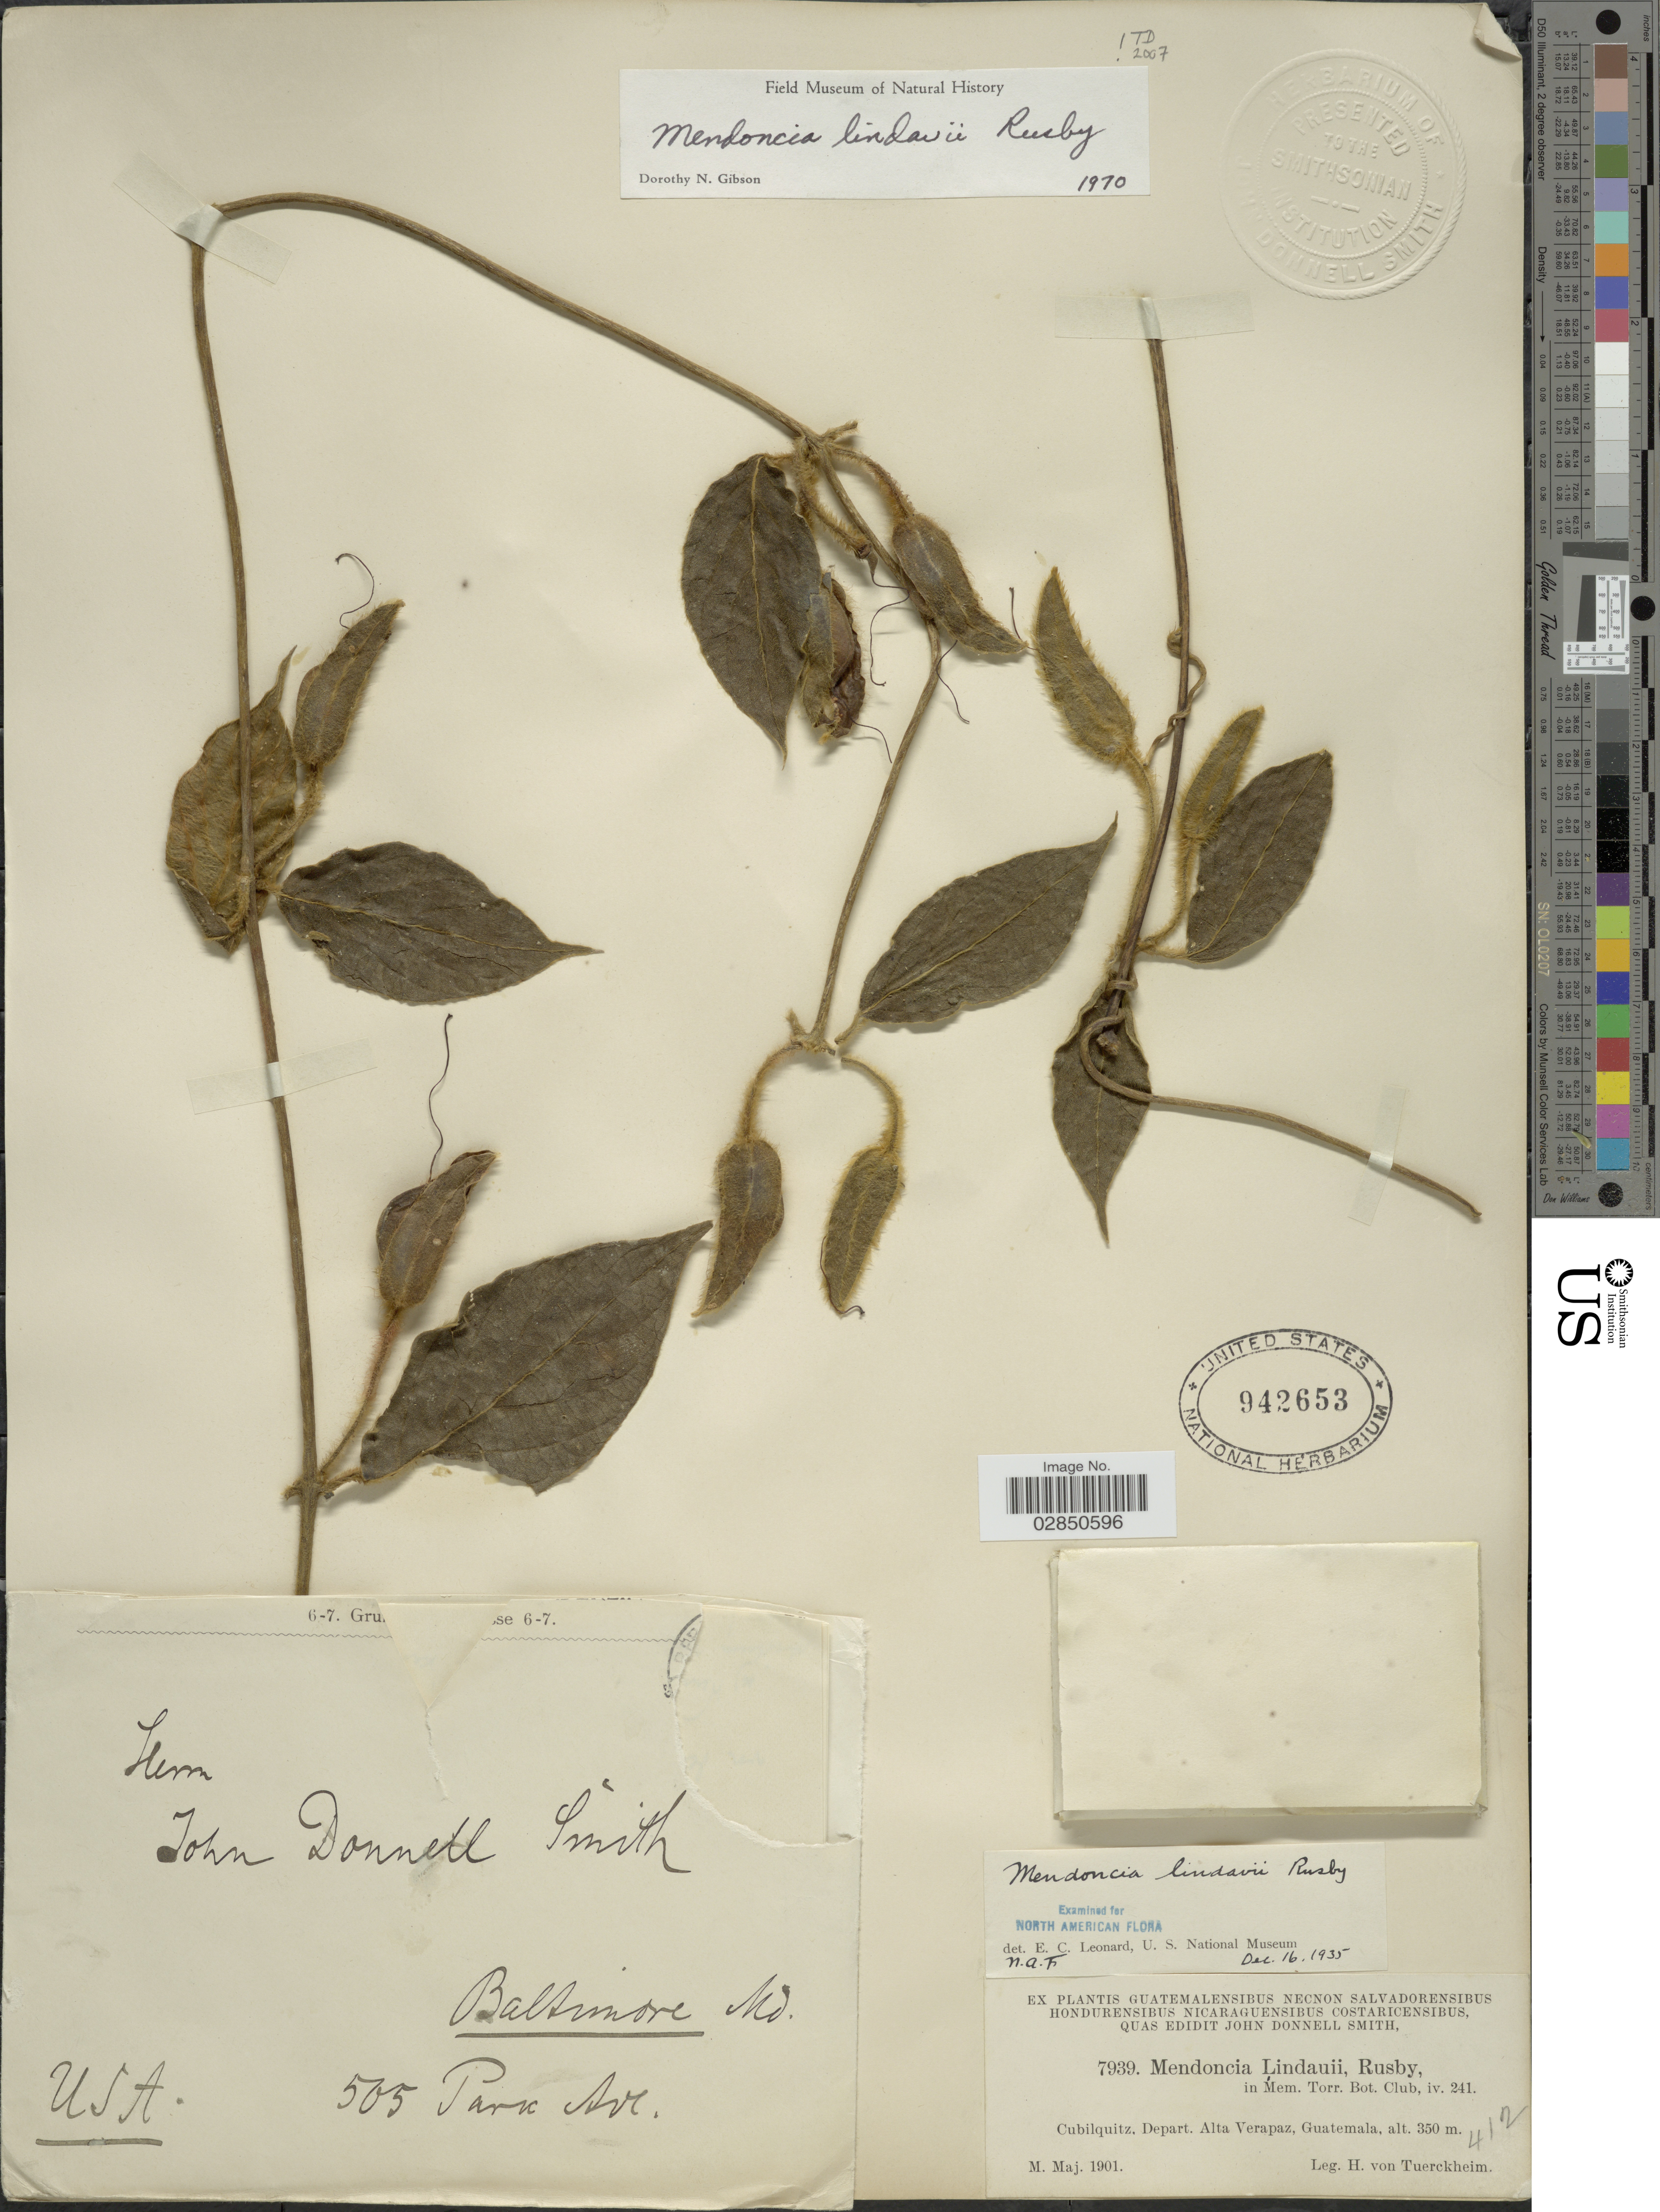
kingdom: Plantae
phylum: Tracheophyta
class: Magnoliopsida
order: Lamiales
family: Acanthaceae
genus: Mendoncia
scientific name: Mendoncia lindavii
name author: Rusby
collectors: H. von Türckheim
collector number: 7939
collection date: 1901-05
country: Guatemala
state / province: Alta Verapaz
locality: Cubilquitz, Depart. Alta Verapaz, Guatemala.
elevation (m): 350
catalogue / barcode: US 942653